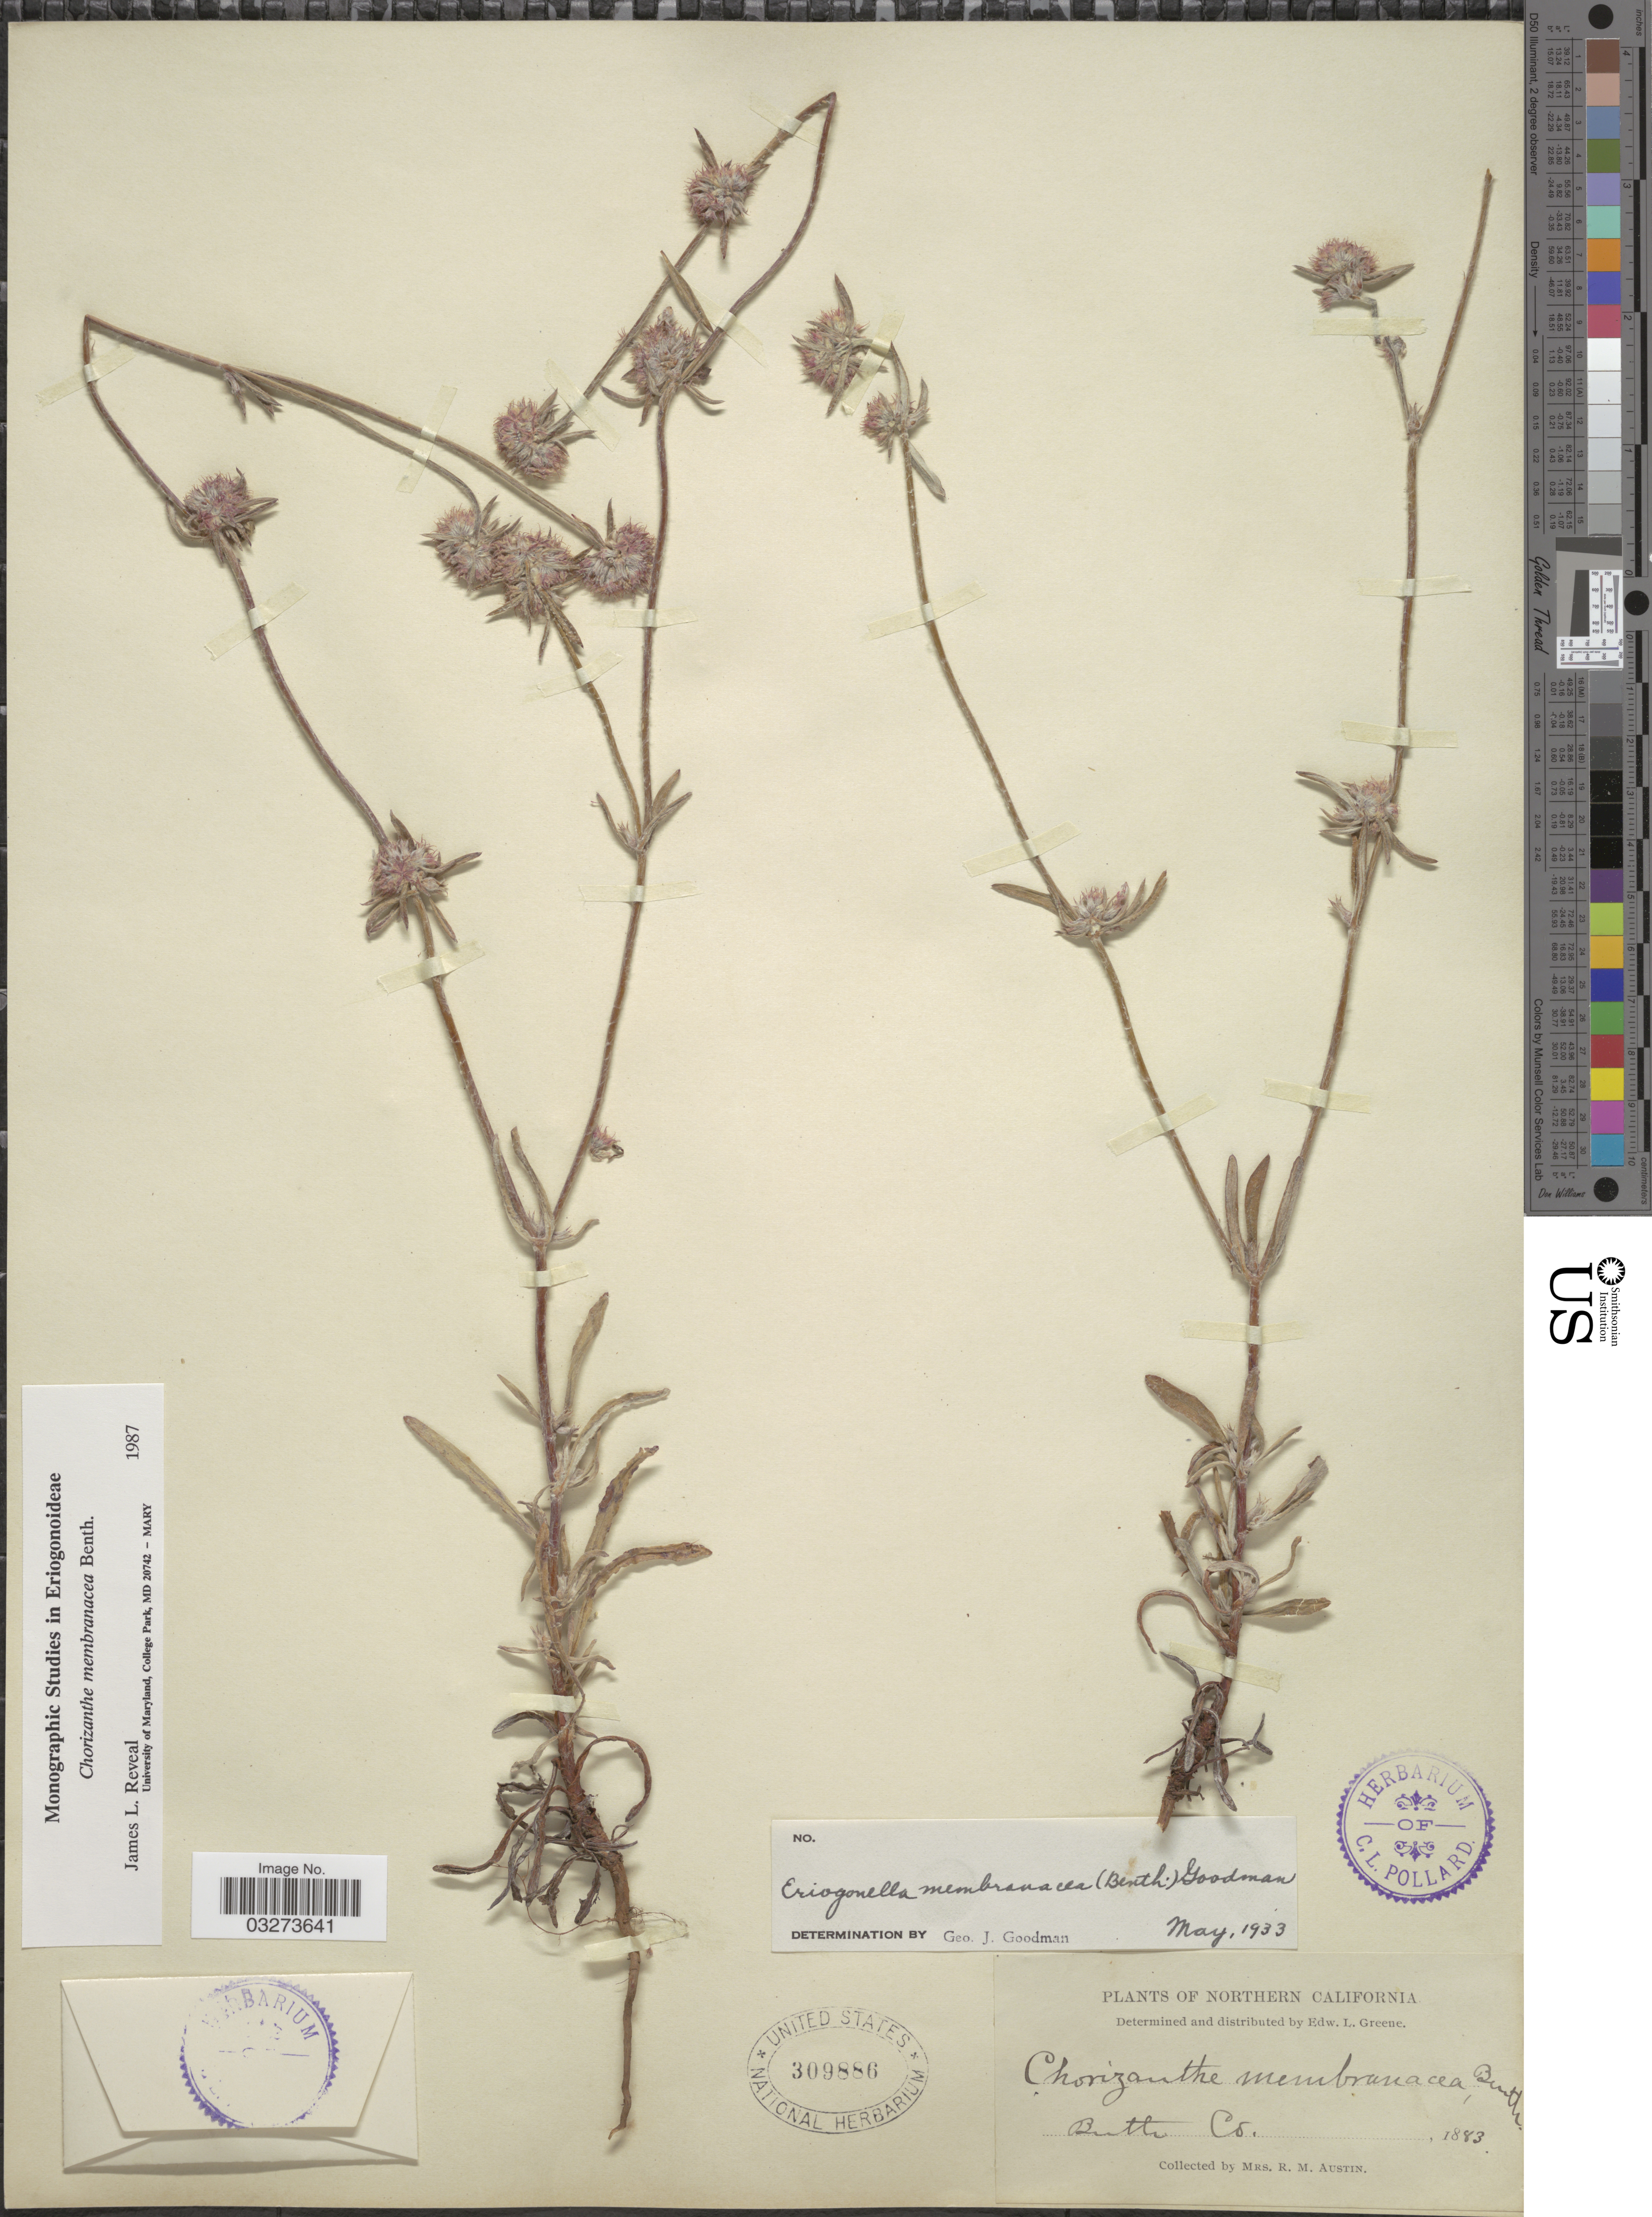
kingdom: Plantae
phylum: Tracheophyta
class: Magnoliopsida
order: Caryophyllales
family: Polygonaceae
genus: Chorizanthe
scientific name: Chorizanthe membranacea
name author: Benth.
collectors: R. Summers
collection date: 1883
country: United States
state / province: California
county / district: Butte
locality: Northern California, Butte Co.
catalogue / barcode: US 309886